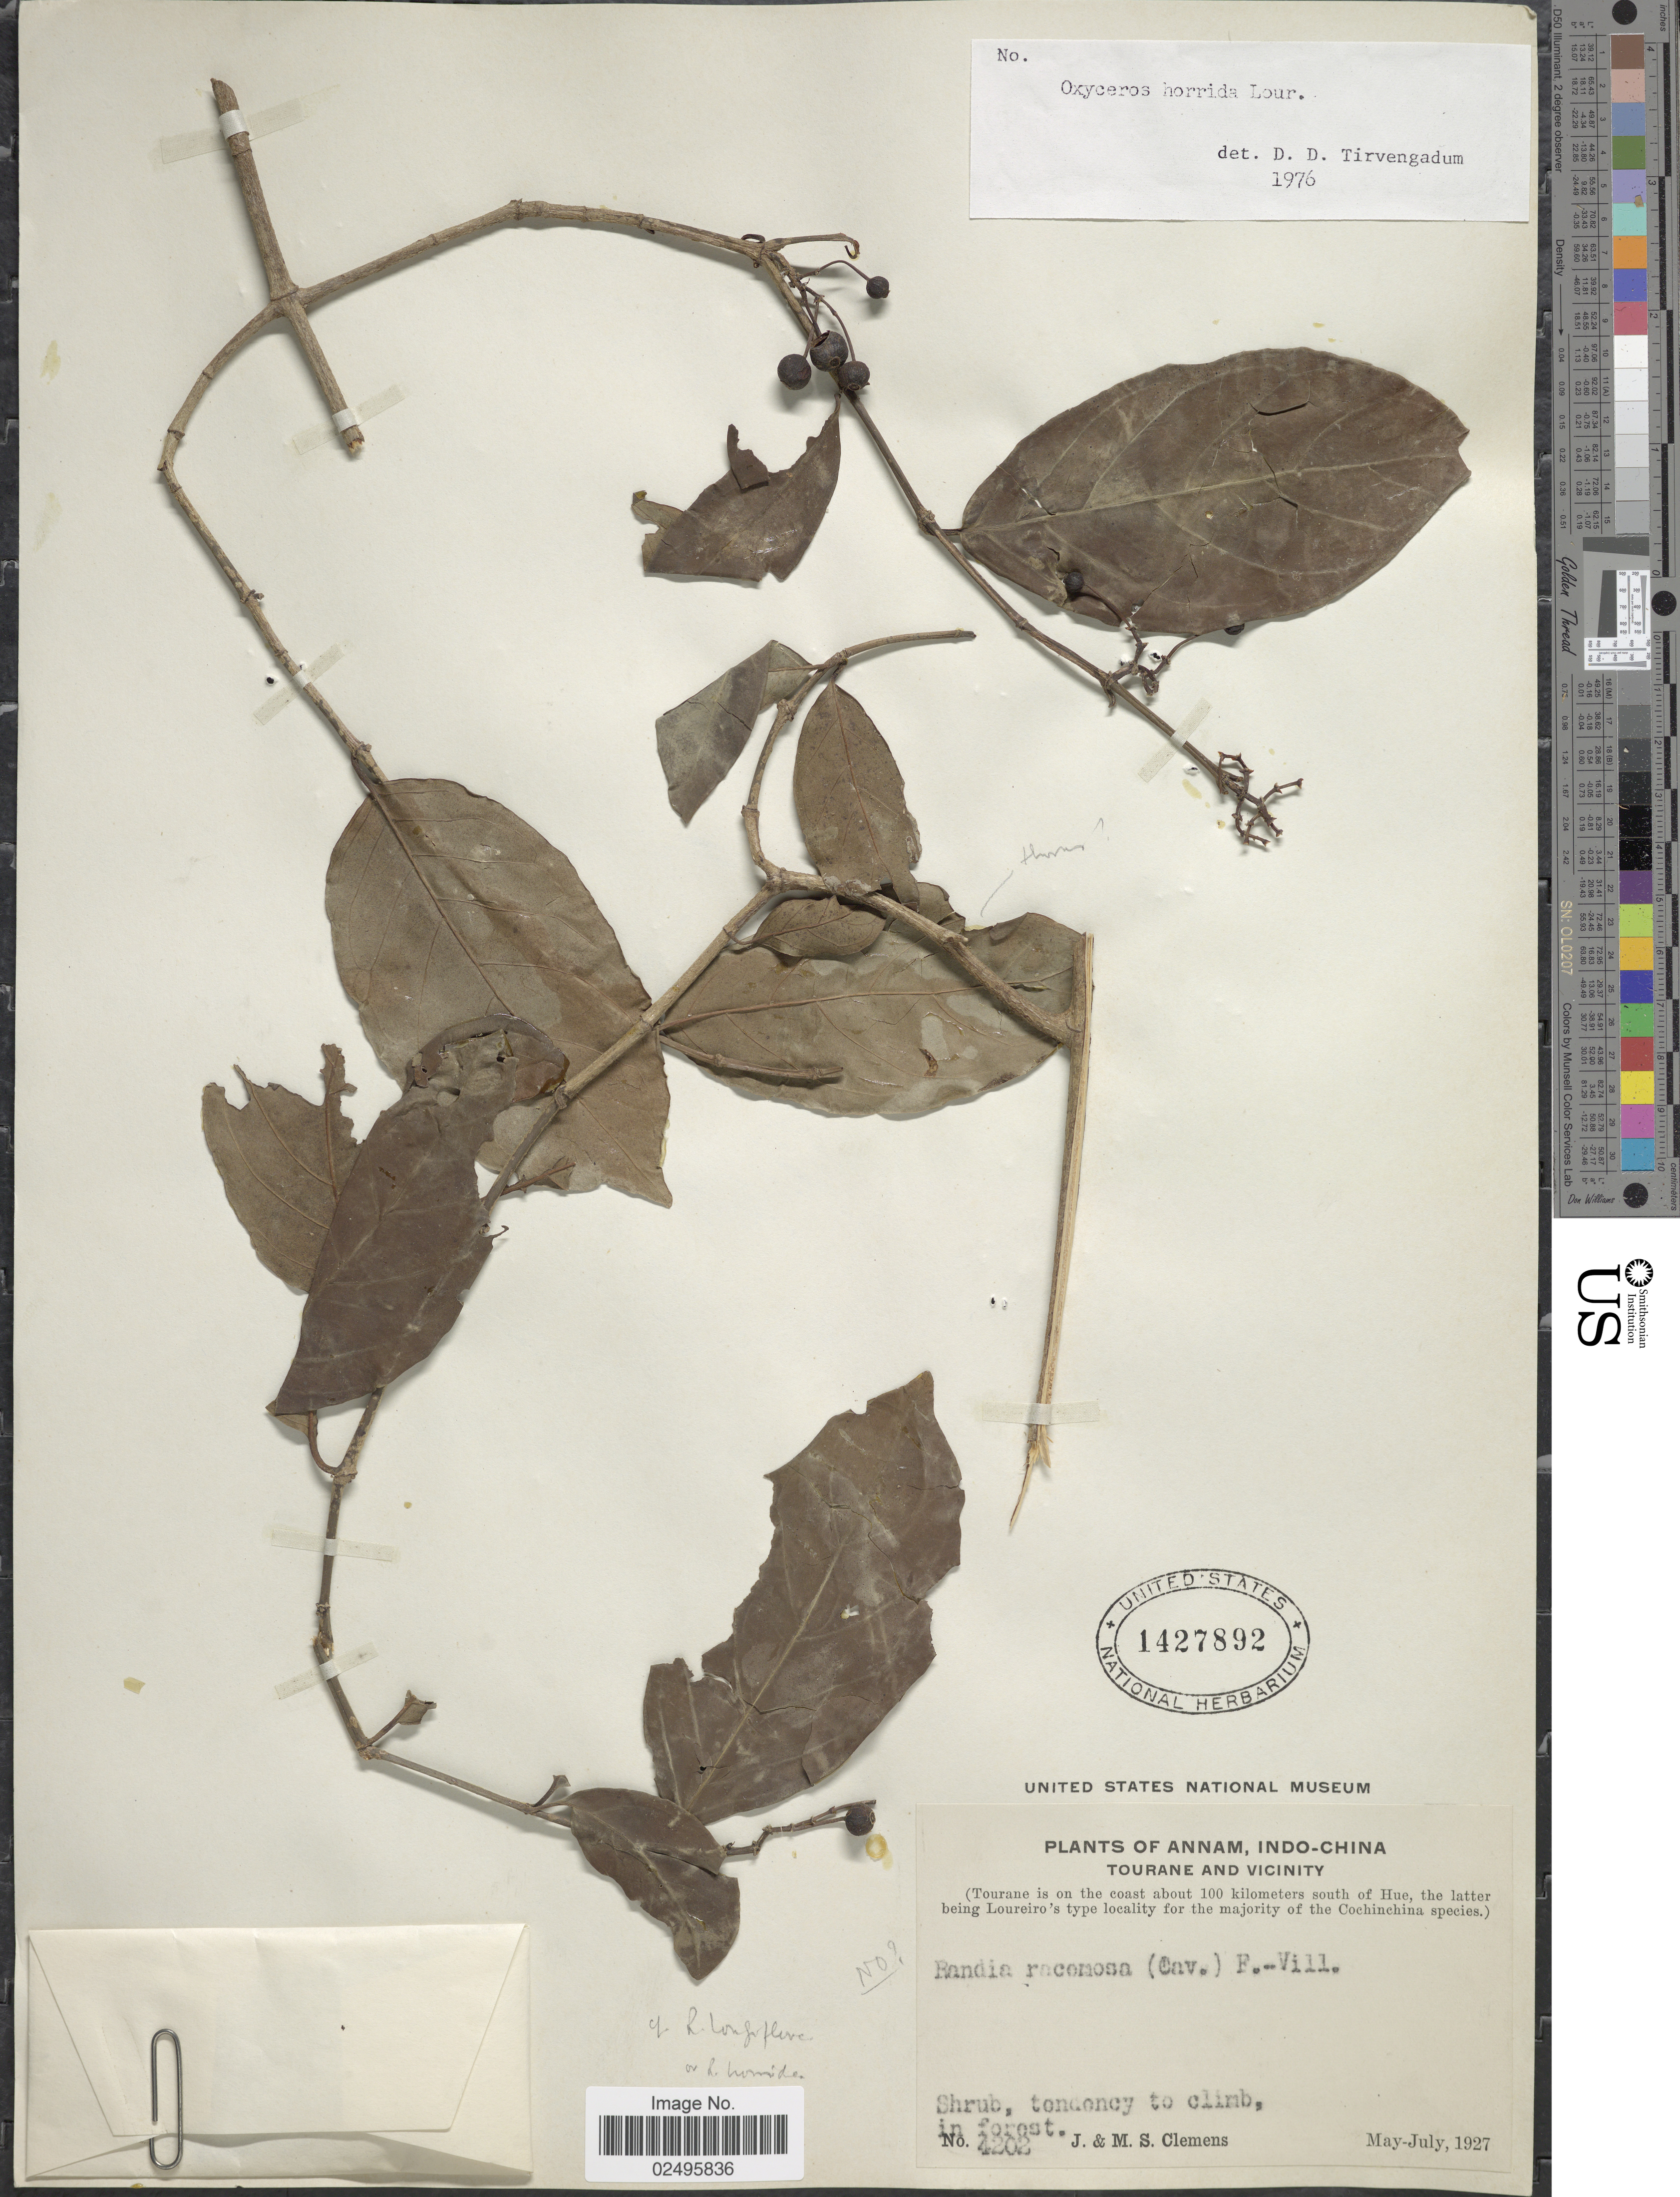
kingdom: Plantae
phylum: Tracheophyta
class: Magnoliopsida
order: Gentianales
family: Rubiaceae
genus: Oxyceros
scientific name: Oxyceros horridus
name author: Lour.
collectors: J. Clemens & M. S. Clemens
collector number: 4202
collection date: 1927-05/1927-07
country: Vietnam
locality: Annam, Indo-China . Tourane and vicinity. (Tourane is on the coast about 100 kilometers south of Hue.)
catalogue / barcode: US 1427892